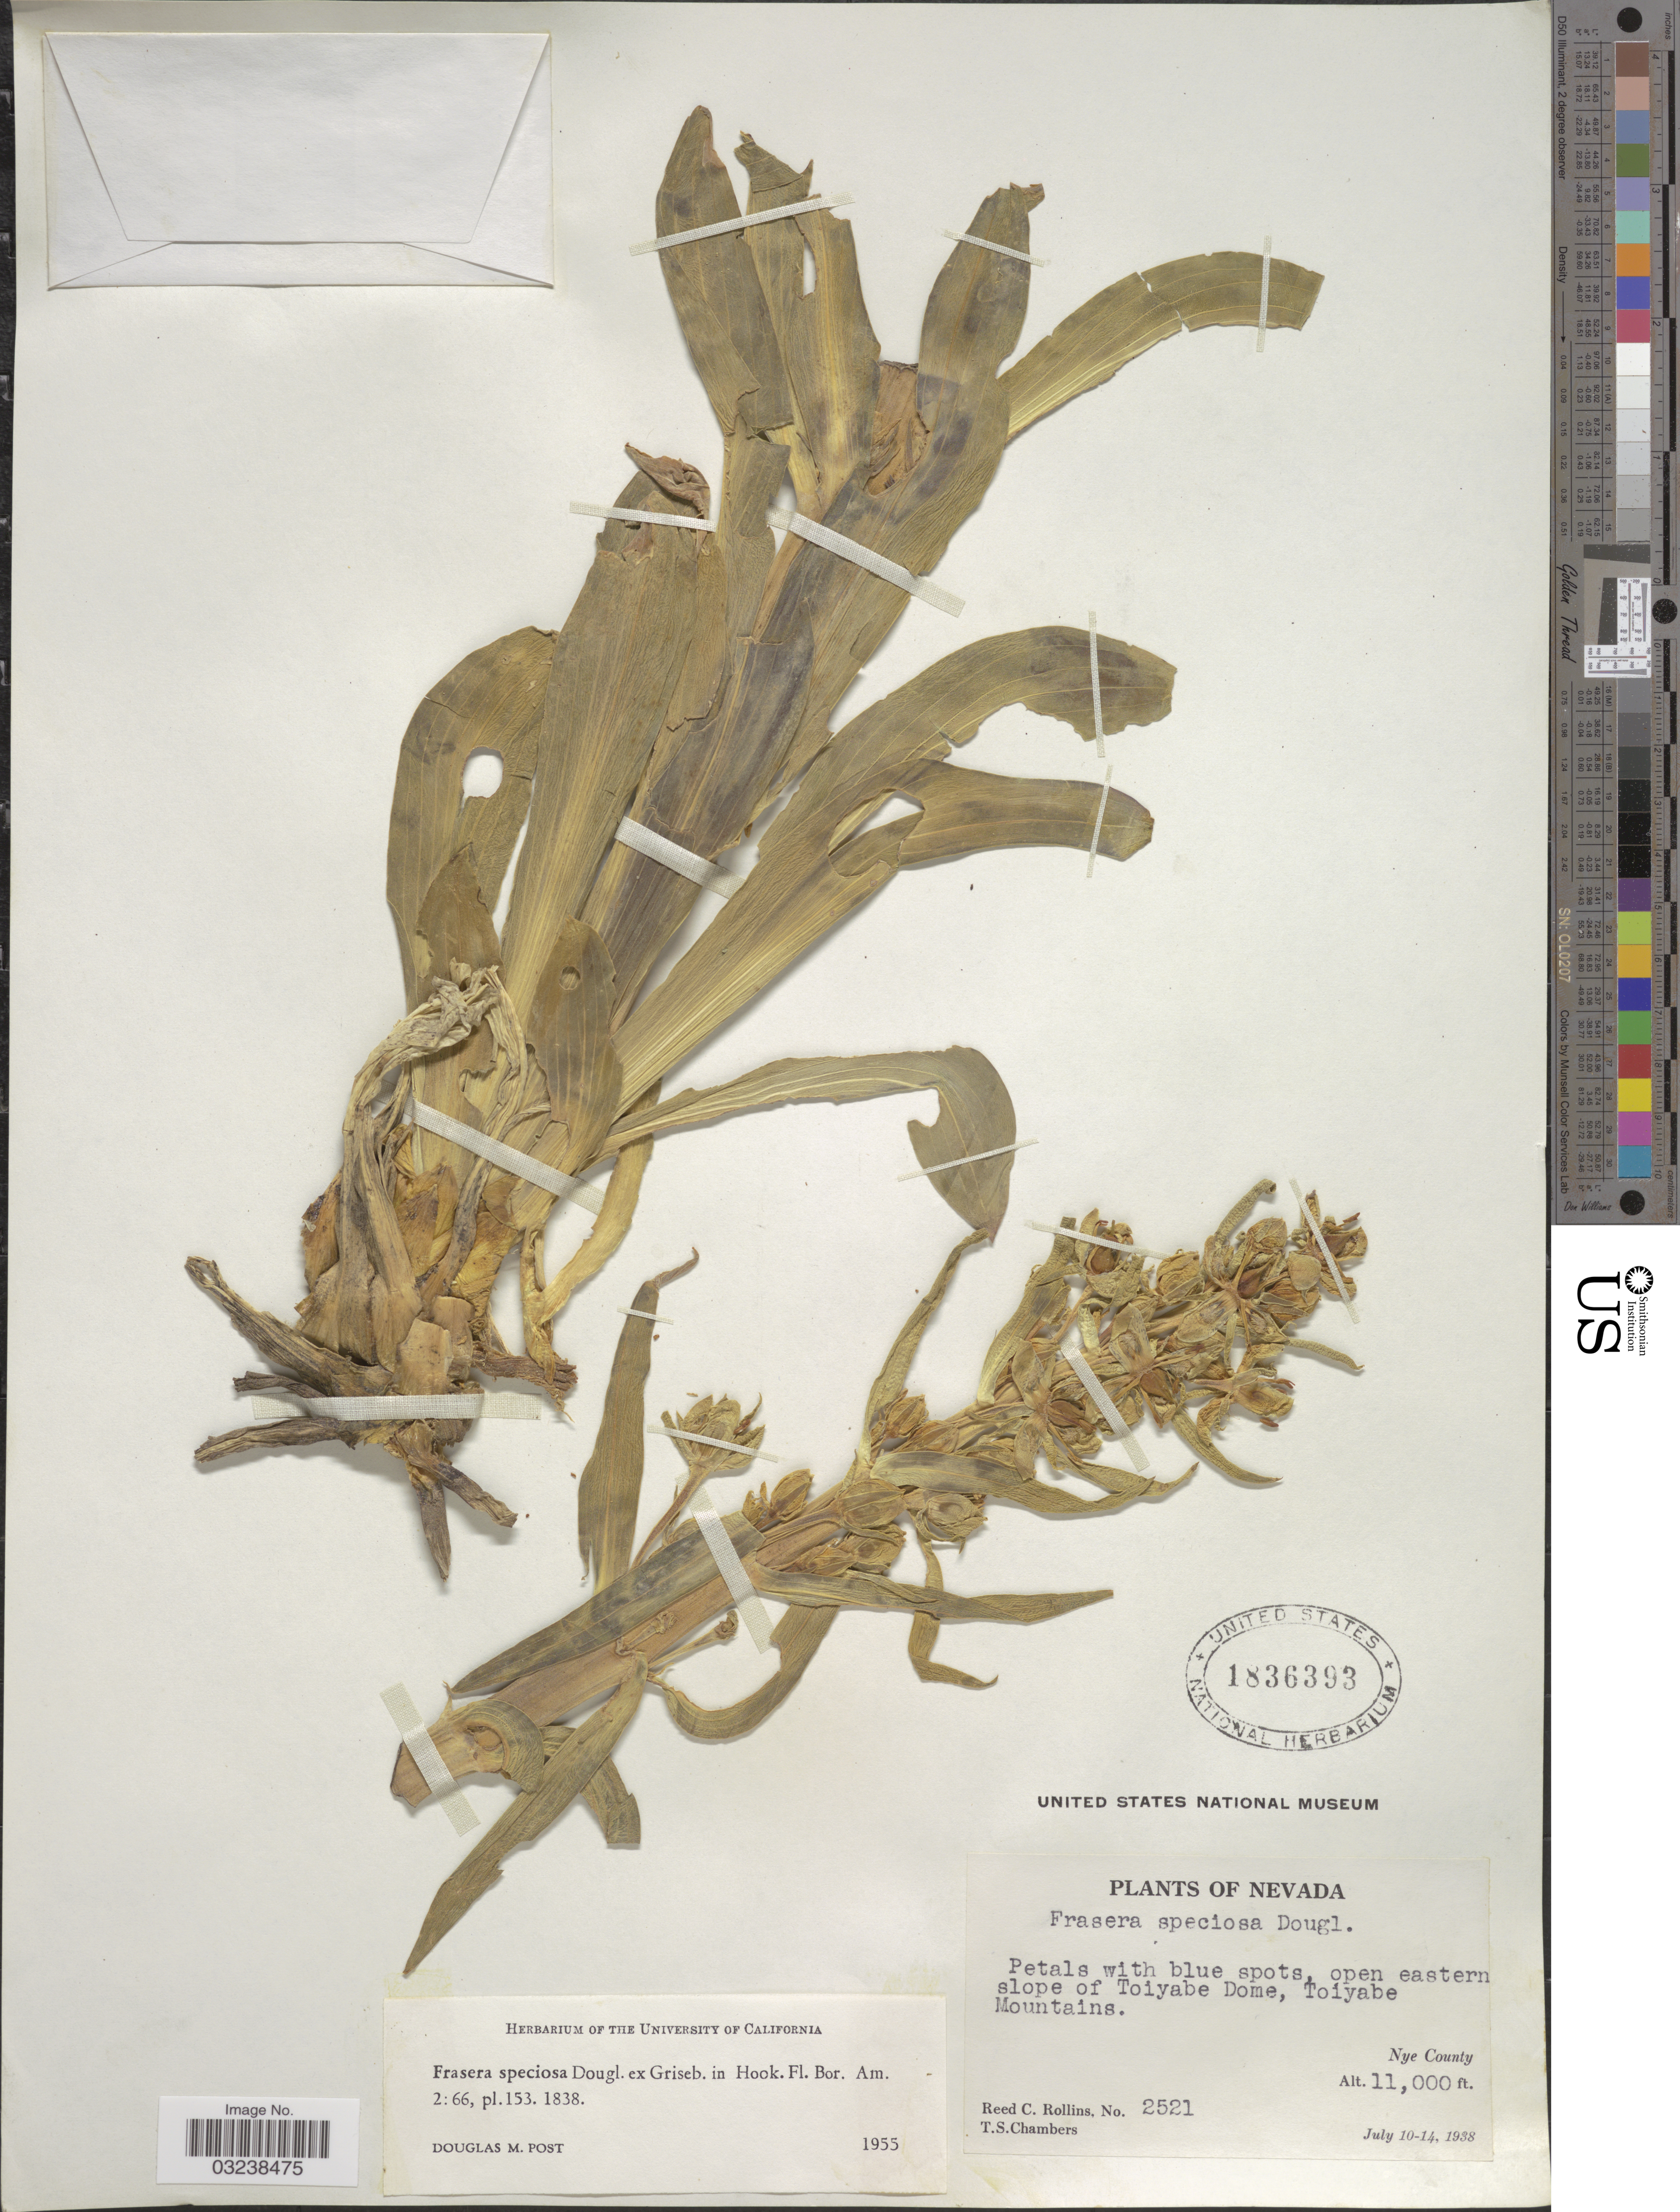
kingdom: Plantae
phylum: Tracheophyta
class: Magnoliopsida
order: Gentianales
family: Gentianaceae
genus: Swertia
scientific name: Swertia radiata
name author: (Kellogg) Kuntze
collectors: R. C. Rollins & T. Chambers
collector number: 2521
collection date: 1938-07-10/1938-07-14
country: United States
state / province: Nevada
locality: Open eastern slope of Toiyabe Dome, Toiyabe Mountains. Nye County.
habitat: open eastern slope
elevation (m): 3353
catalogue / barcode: US 1836393